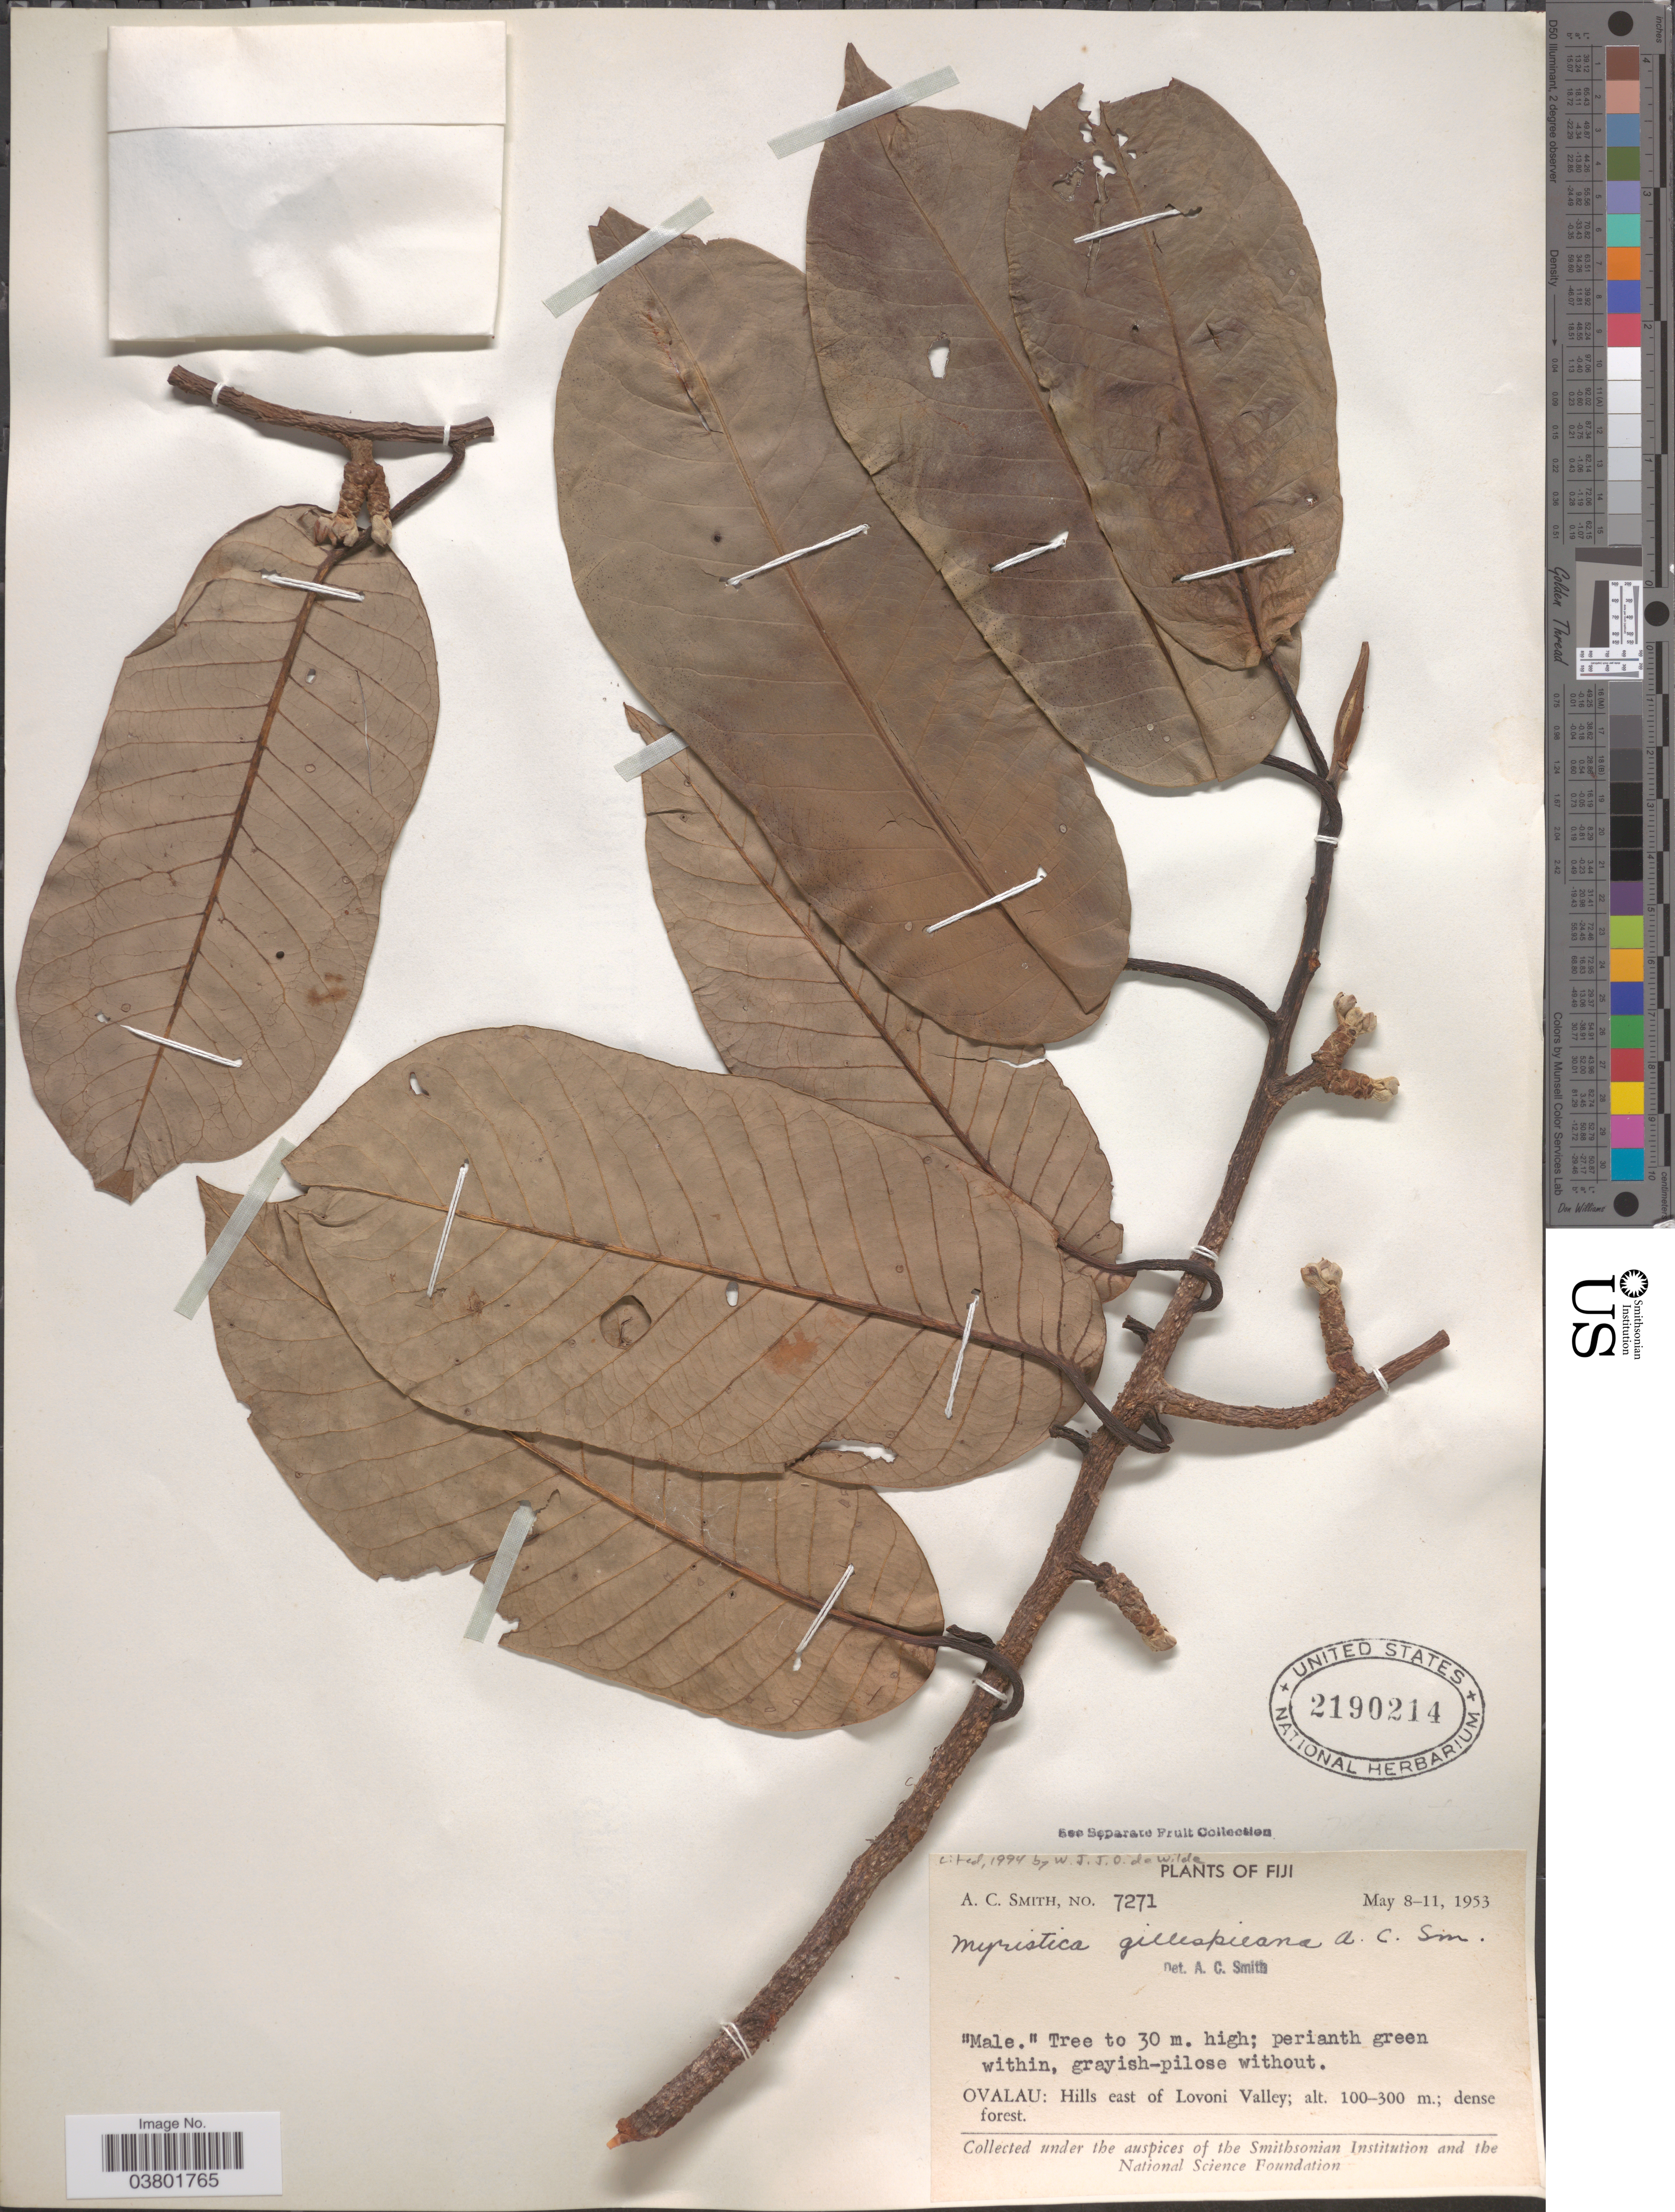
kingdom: Plantae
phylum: Tracheophyta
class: Magnoliopsida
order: Magnoliales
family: Myristicaceae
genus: Myristica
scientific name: Myristica gillespieana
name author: A.C. Sm.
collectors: A. C. Smith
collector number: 7271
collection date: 1953-05-08/1953-05-11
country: Fiji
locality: Ovalau: Hills east of Lovoni Valley.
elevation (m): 100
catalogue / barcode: US 2190214